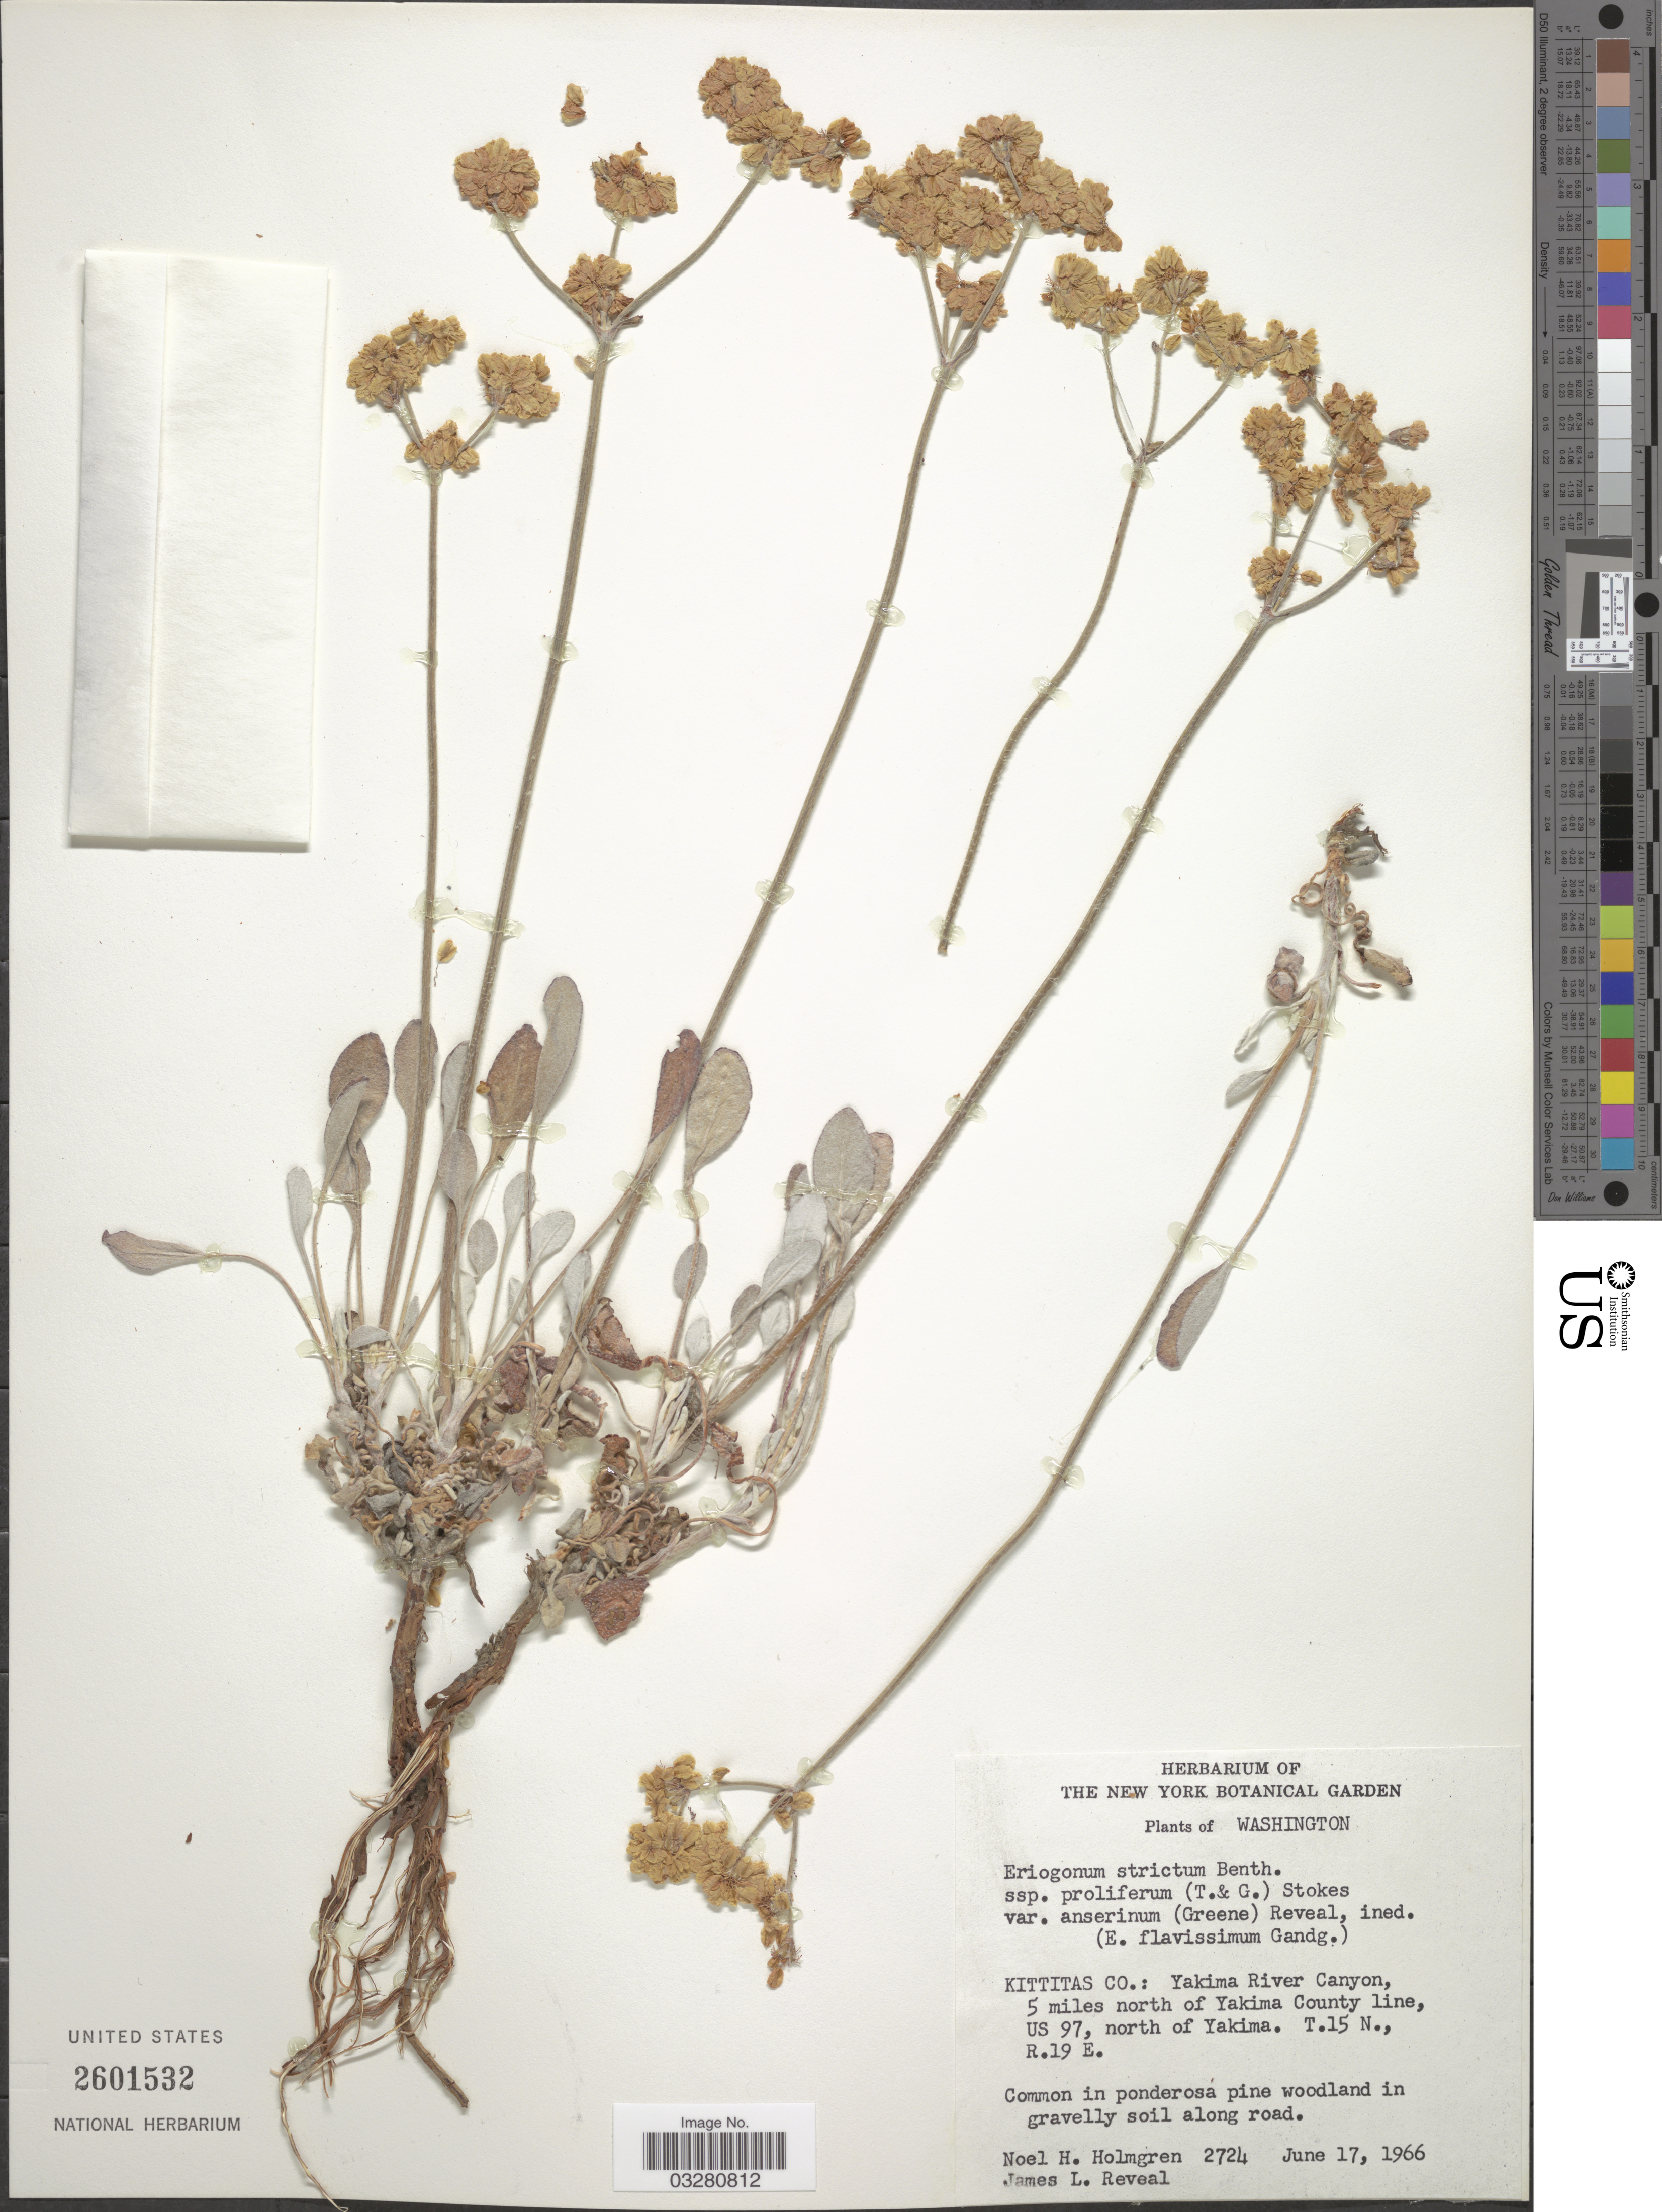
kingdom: Plantae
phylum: Tracheophyta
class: Magnoliopsida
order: Caryophyllales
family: Polygonaceae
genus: Eriogonum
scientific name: Eriogonum strictum subsp. anserinum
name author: (Greene) Munz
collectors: N. H. Holmgren & J. L. Reveal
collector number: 2724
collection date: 1966-06-17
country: United States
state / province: Washington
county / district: Kittitas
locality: Kittitas Co.: Yakima River Canyon, 5 miles north of Yakima County Line, US 97, north of Yakima. T.15 N., R.19 E.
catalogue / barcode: US 2601532